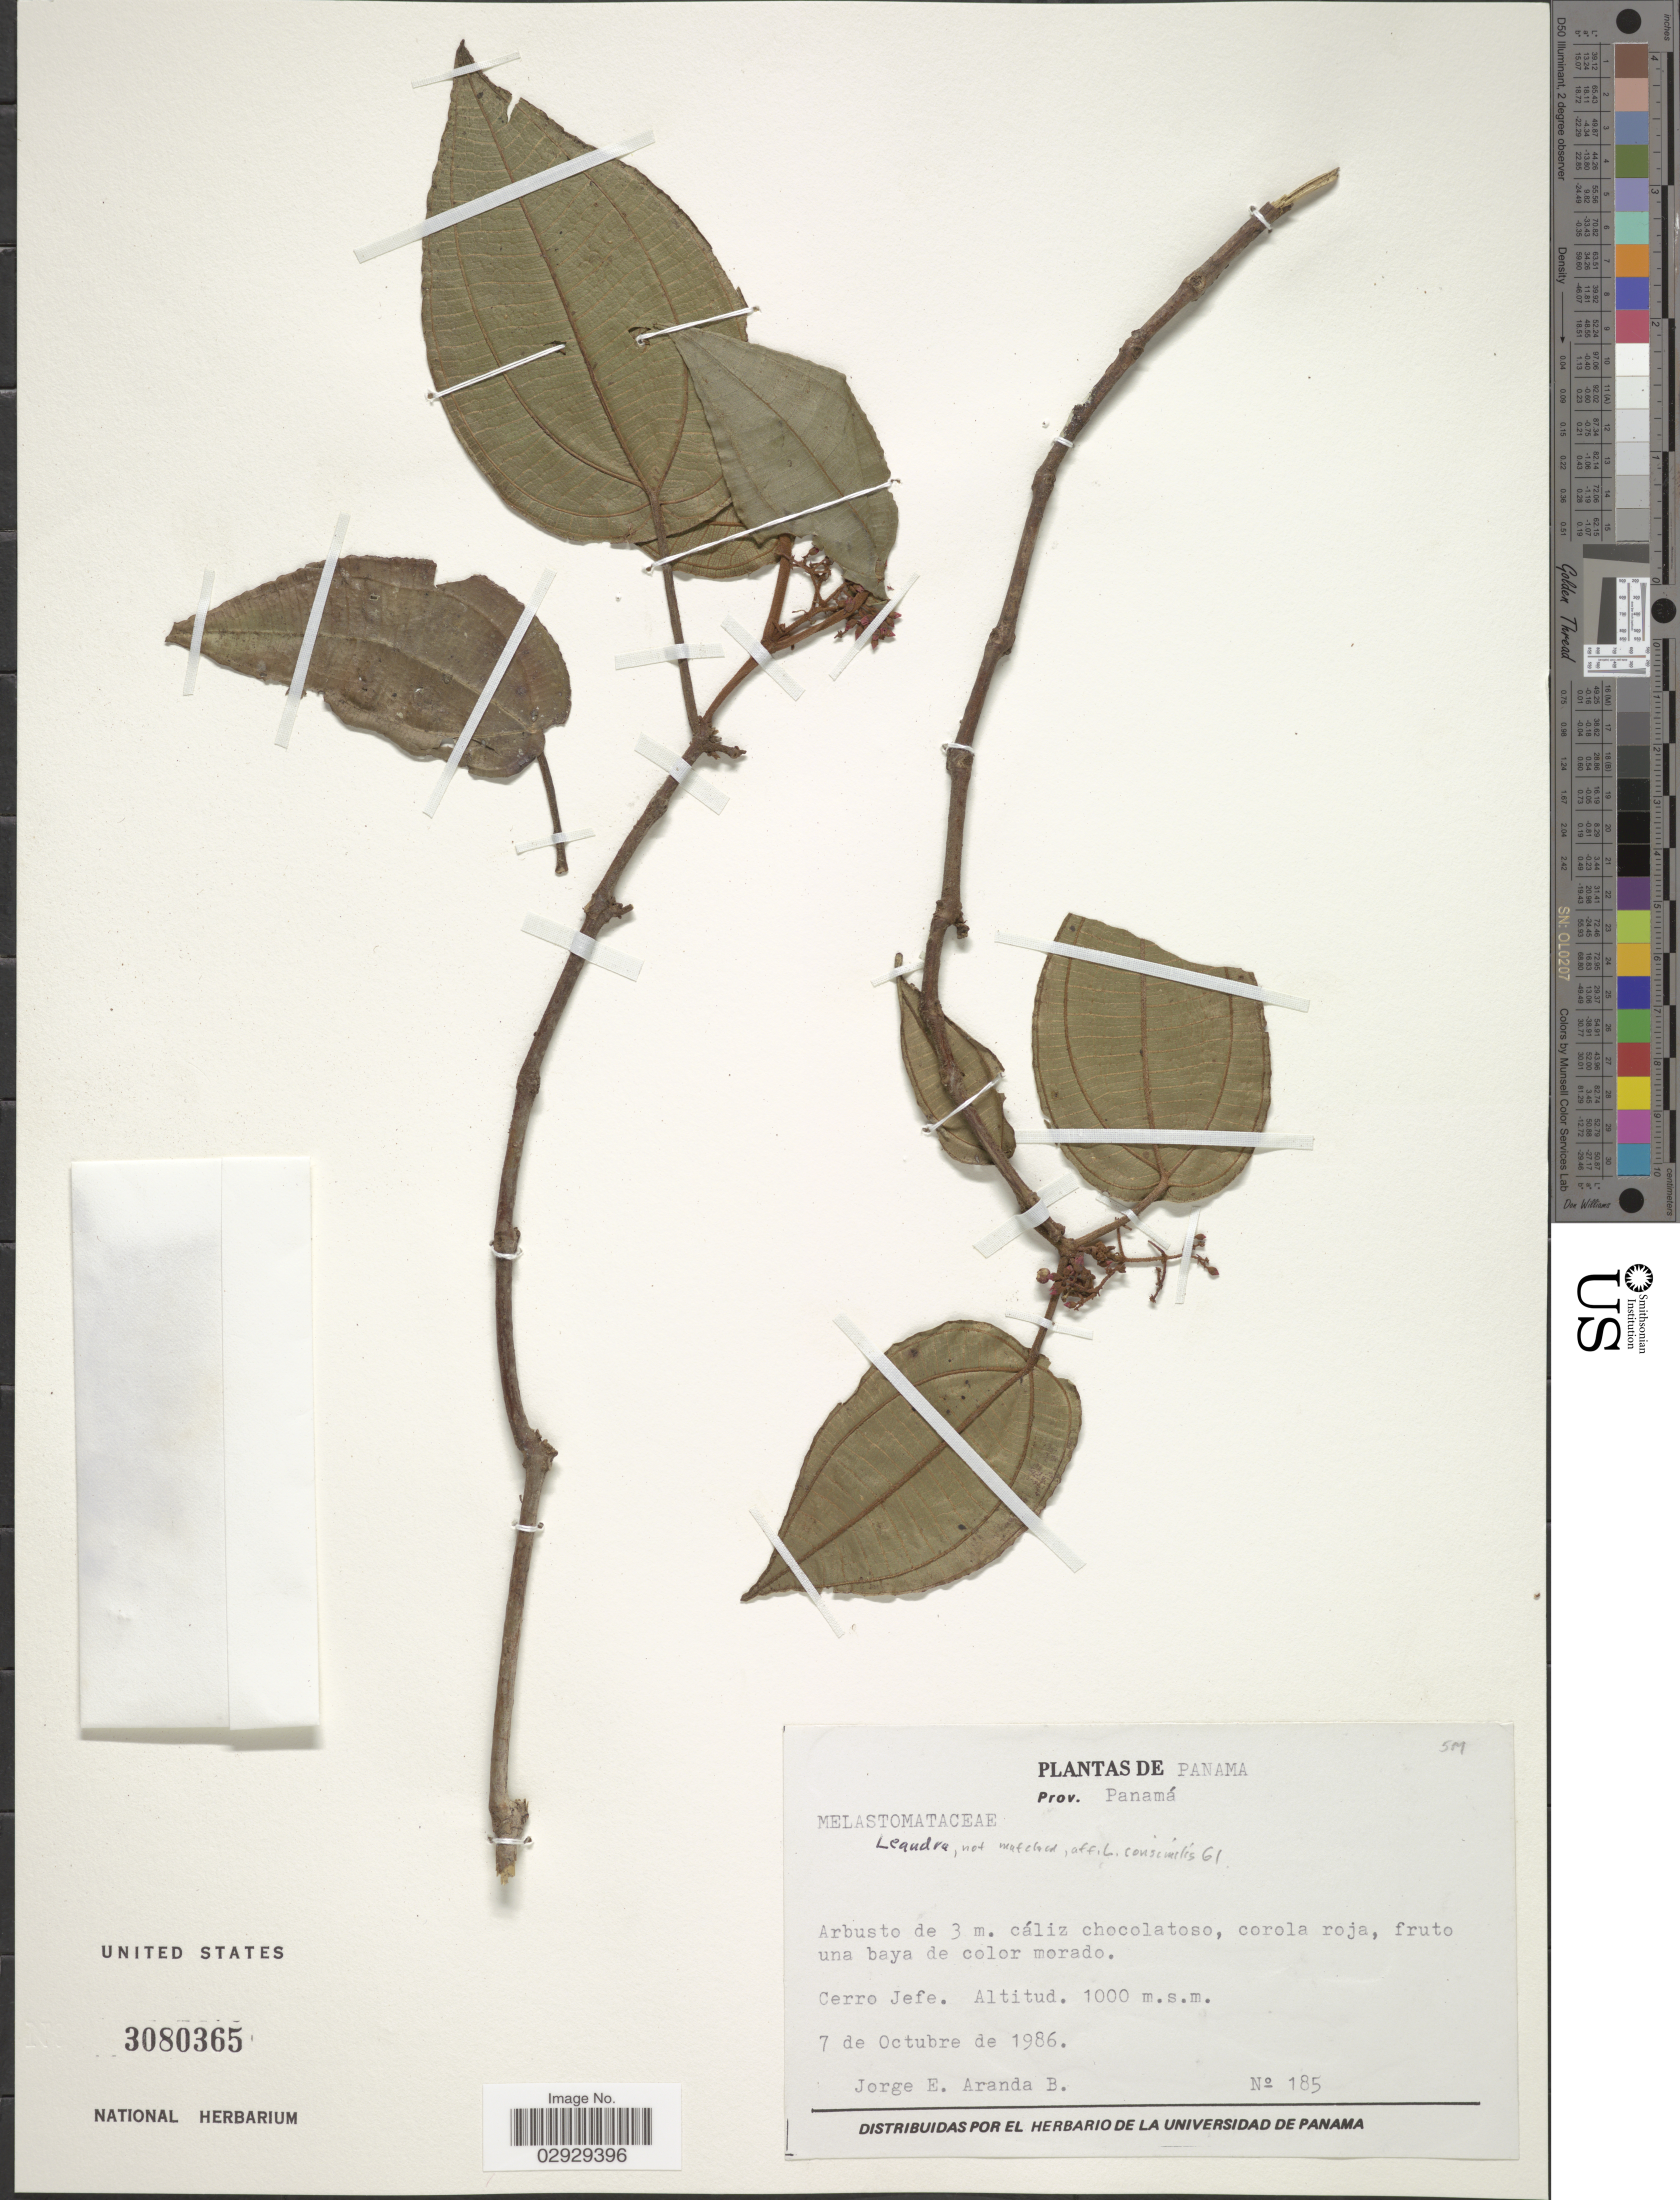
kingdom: Plantae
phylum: Tracheophyta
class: Magnoliopsida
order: Myrtales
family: Melastomataceae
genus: Leandra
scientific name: Leandra sp.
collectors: J. Aranda B.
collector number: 185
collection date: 1986-10-07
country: Panama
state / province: Panamá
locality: Cerro Jefe.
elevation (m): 1000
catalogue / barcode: US 3080365